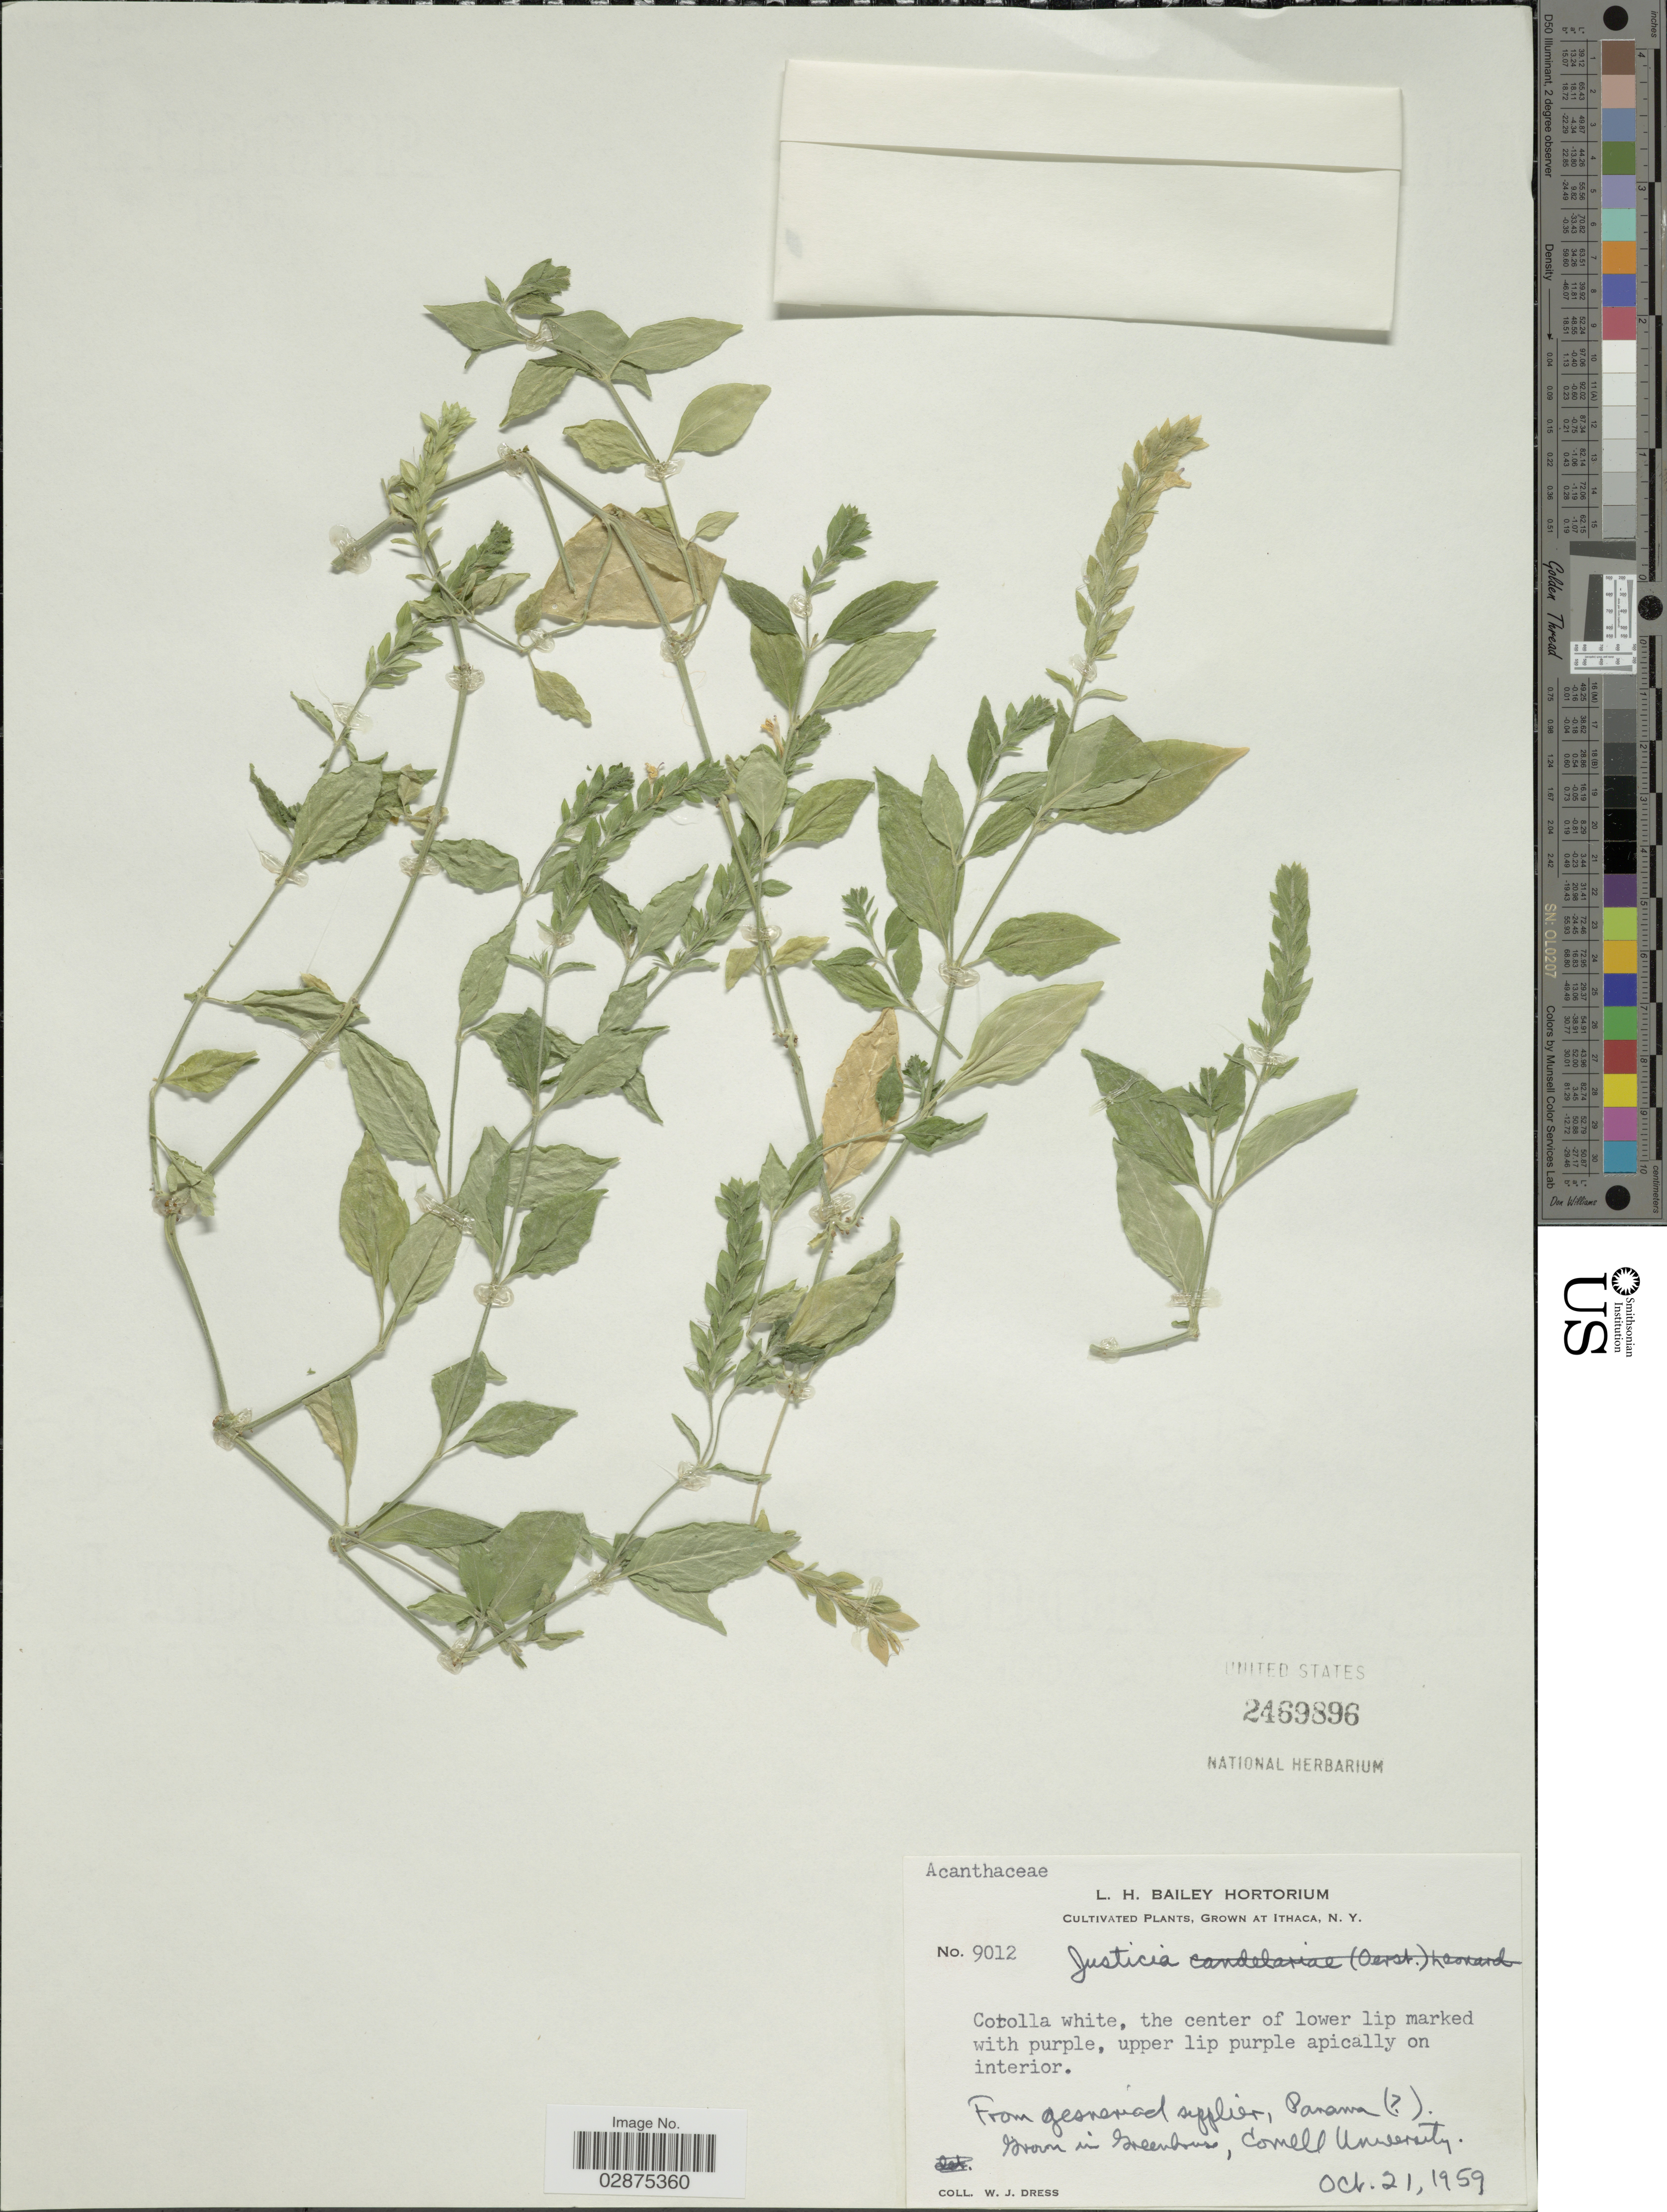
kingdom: Plantae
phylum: Tracheophyta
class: Magnoliopsida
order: Lamiales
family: Acanthaceae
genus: Justicia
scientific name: Justicia sp.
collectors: W. Dress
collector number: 9012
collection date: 1959-10-21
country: United States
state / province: New York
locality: Grown at Ithaca, N.Y. Grown in Greenhouse, Cornell Univeristy.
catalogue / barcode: US 2469896